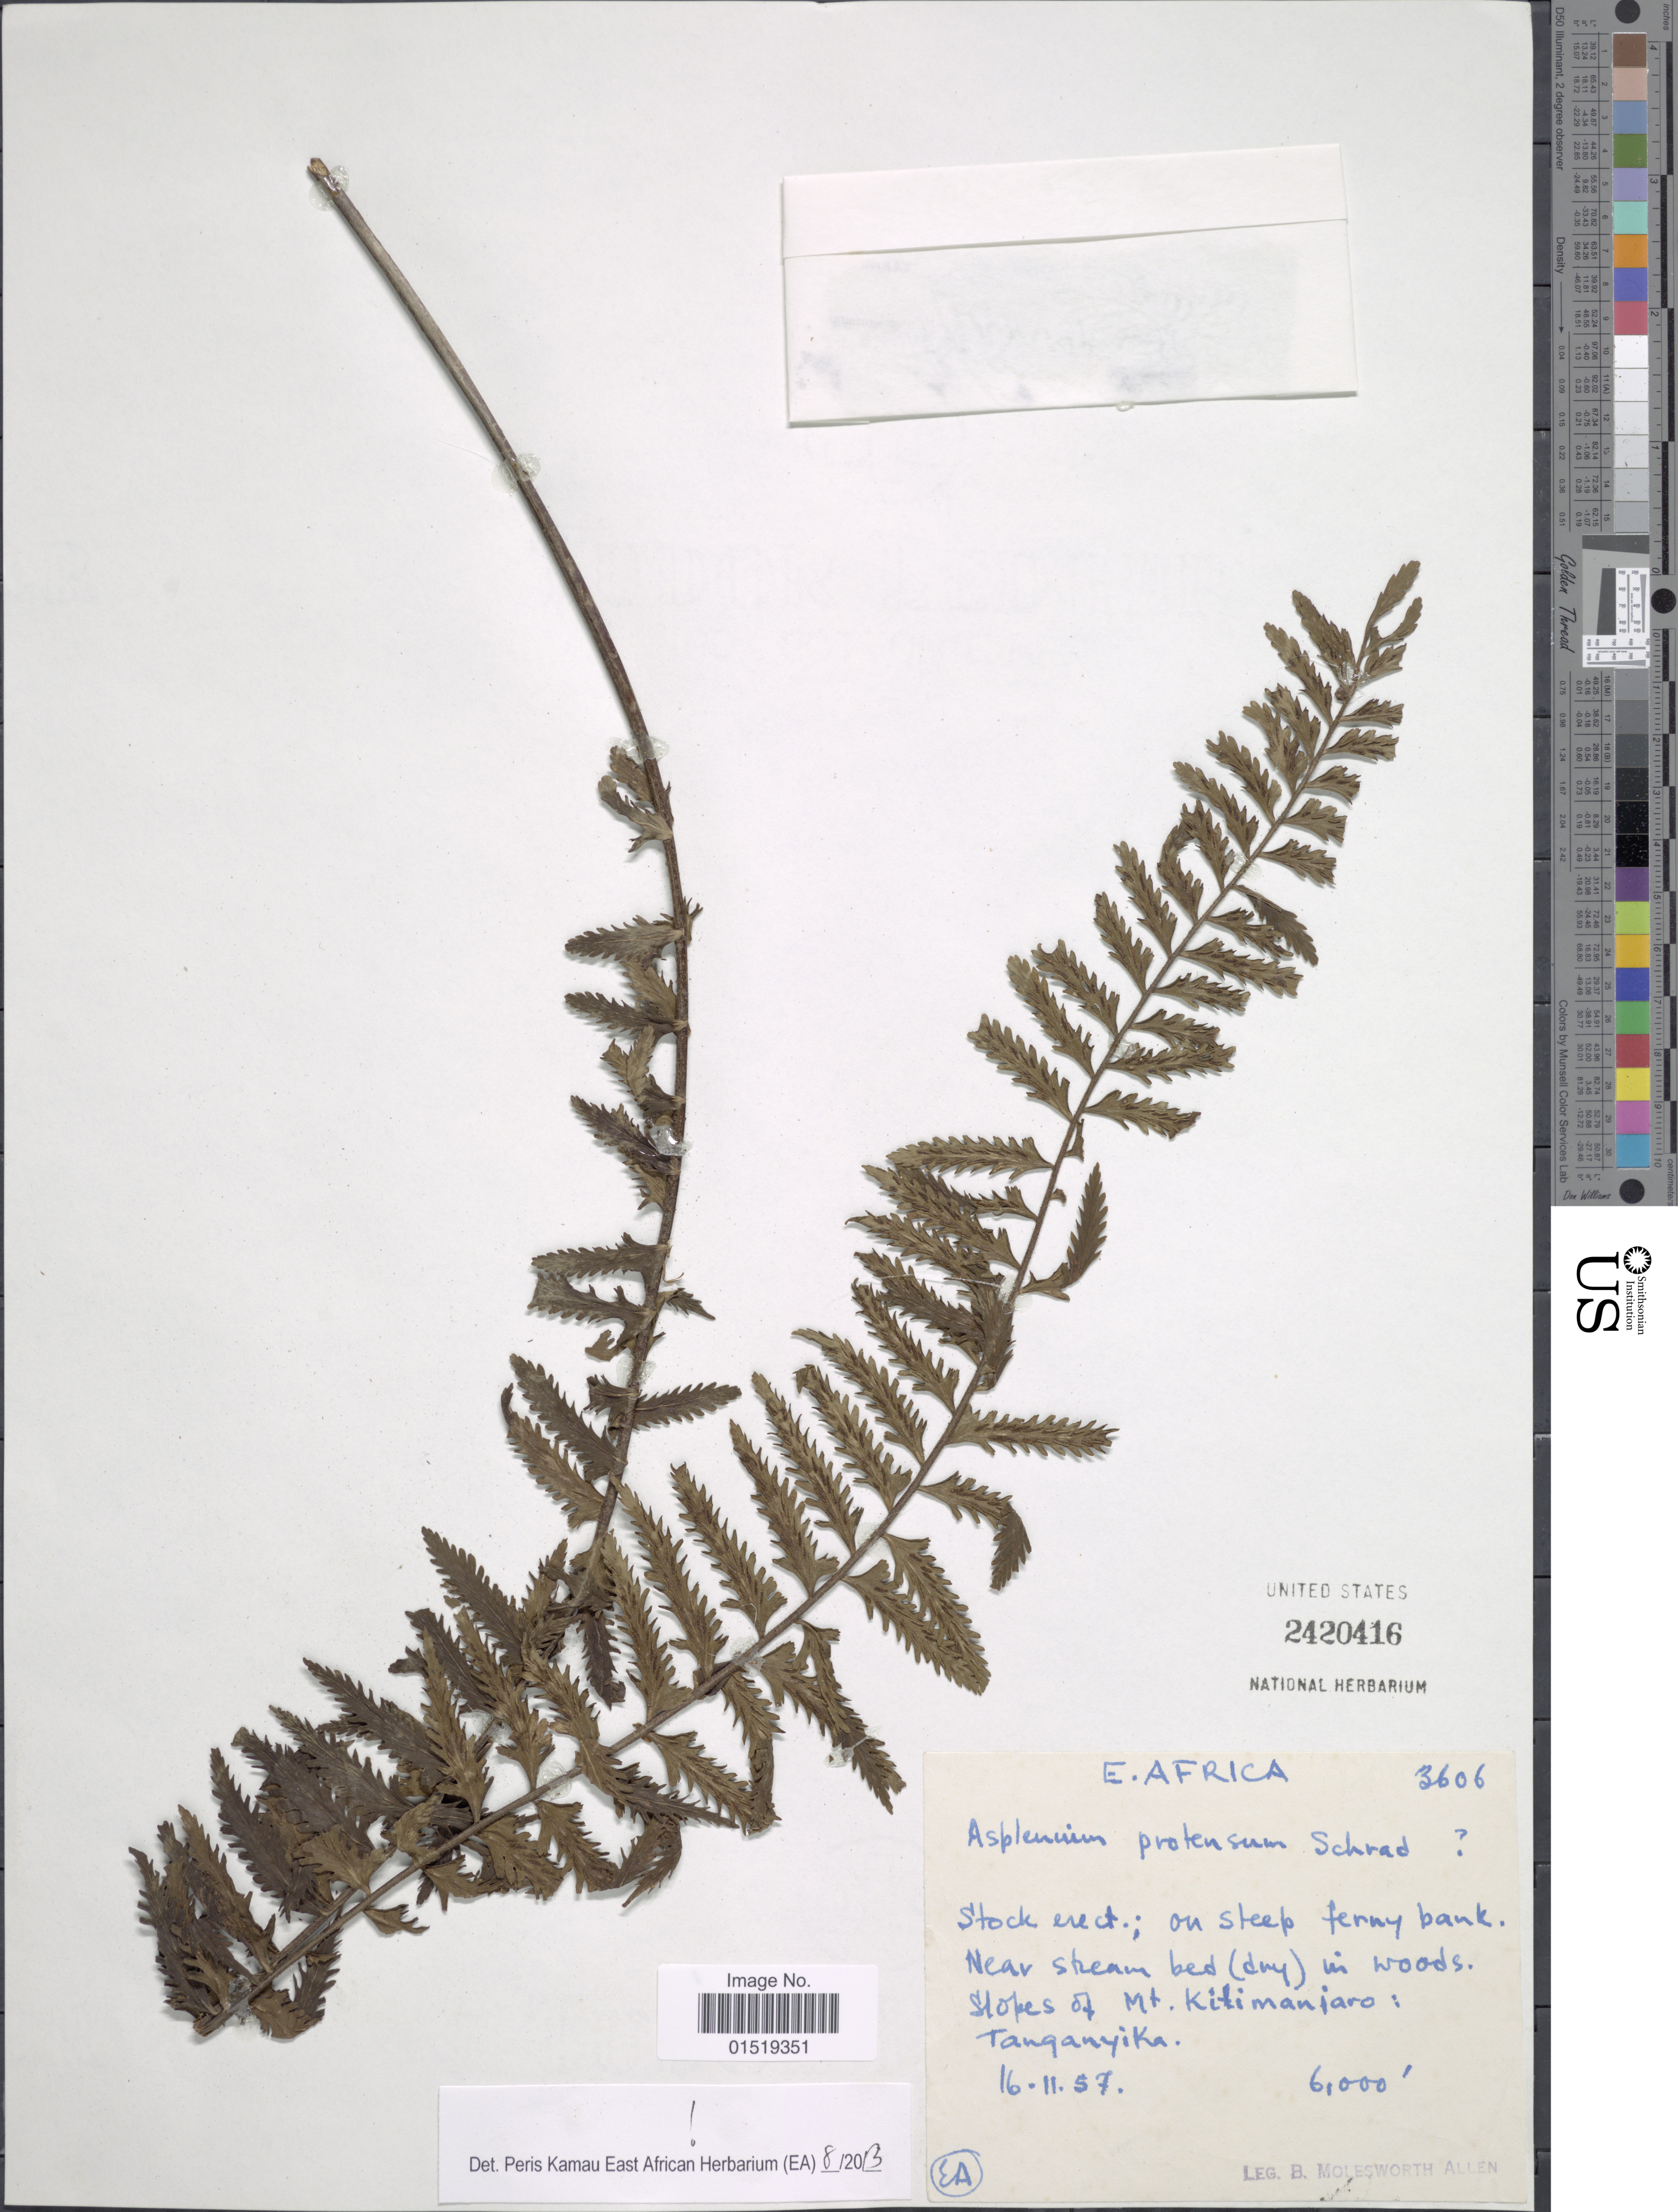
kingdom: Plantae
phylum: Tracheophyta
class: Polypodiopsida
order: Polypodiales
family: Aspleniaceae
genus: Asplenium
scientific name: Asplenium protensum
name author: Schrad.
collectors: B. E. G. Molesworth-Allen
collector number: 3606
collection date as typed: Transcribed d/m/y: 16/11/57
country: Tanzania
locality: Slopes of Mt. Kitimanjaro; Tanganyika.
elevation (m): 1829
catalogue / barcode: US 2420416